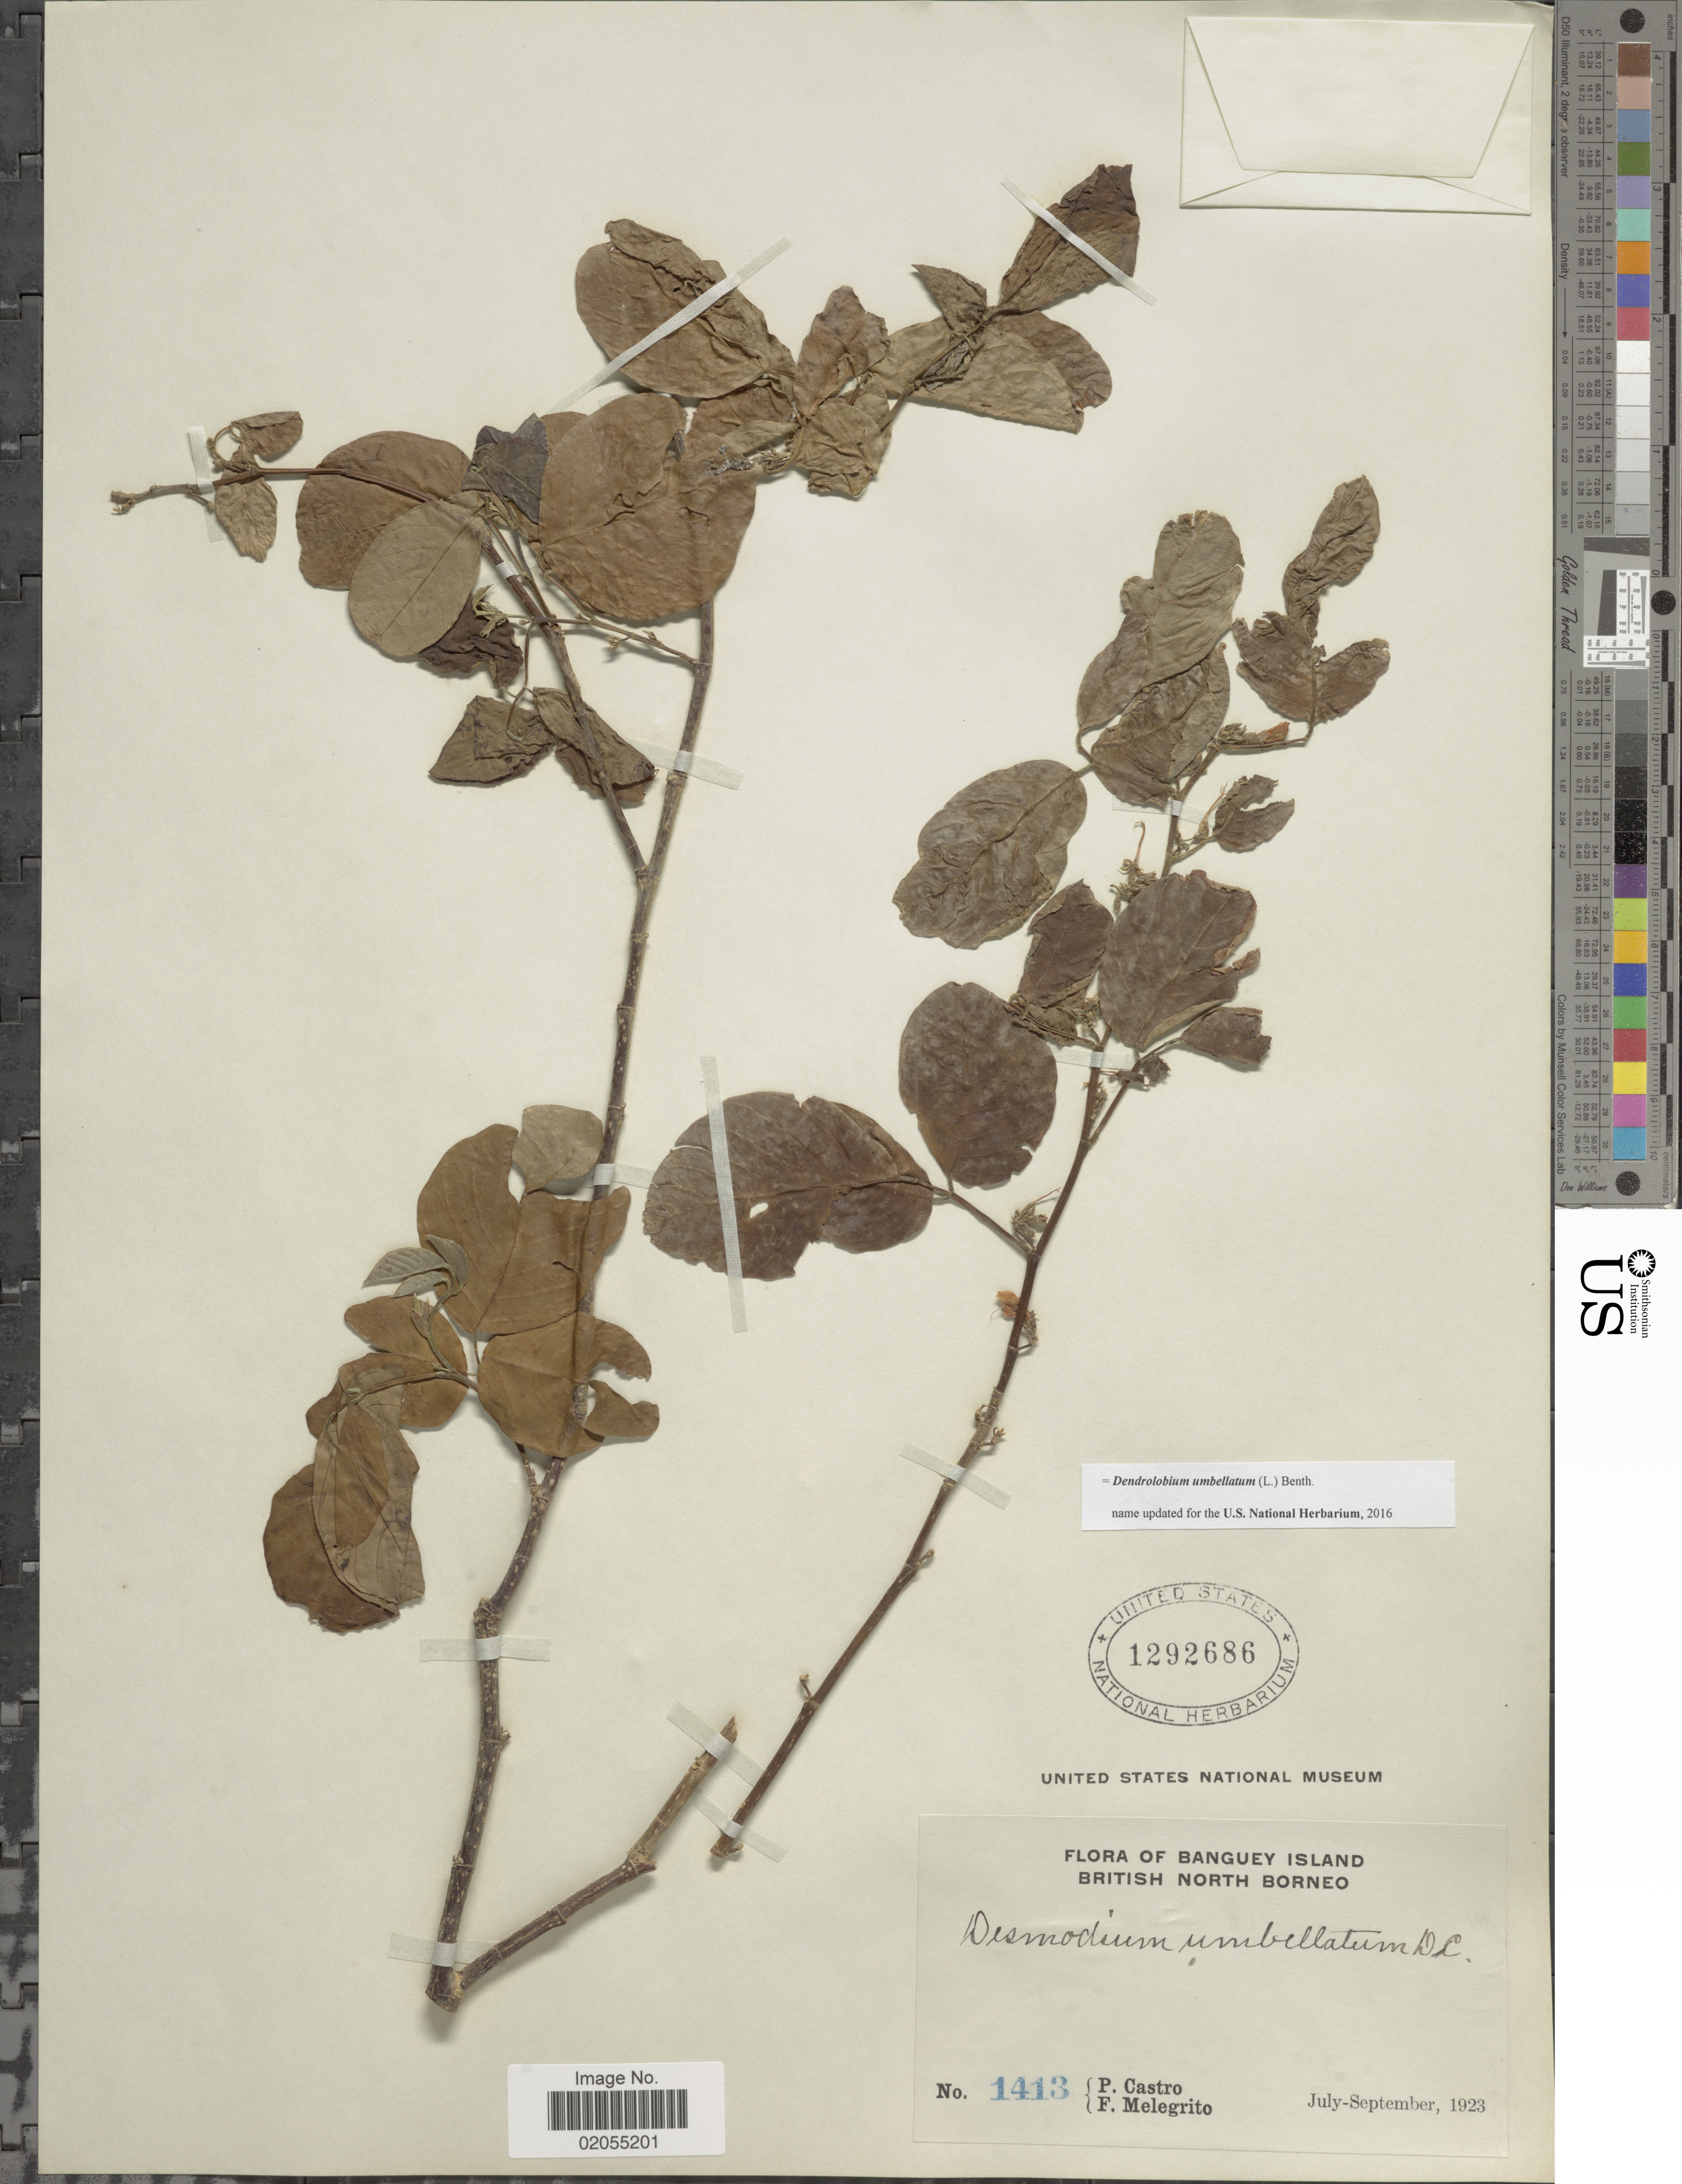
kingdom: Plantae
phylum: Tracheophyta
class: Magnoliopsida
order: Fabales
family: Fabaceae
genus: Dendrolobium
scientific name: Dendrolobium umbellatum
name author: (L.) Benth.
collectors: P. Castro & F. Melegrito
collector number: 1413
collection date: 1923-07/1923-09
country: Malaysia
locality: Banguey Island, British North Borneo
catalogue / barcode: US 1292686